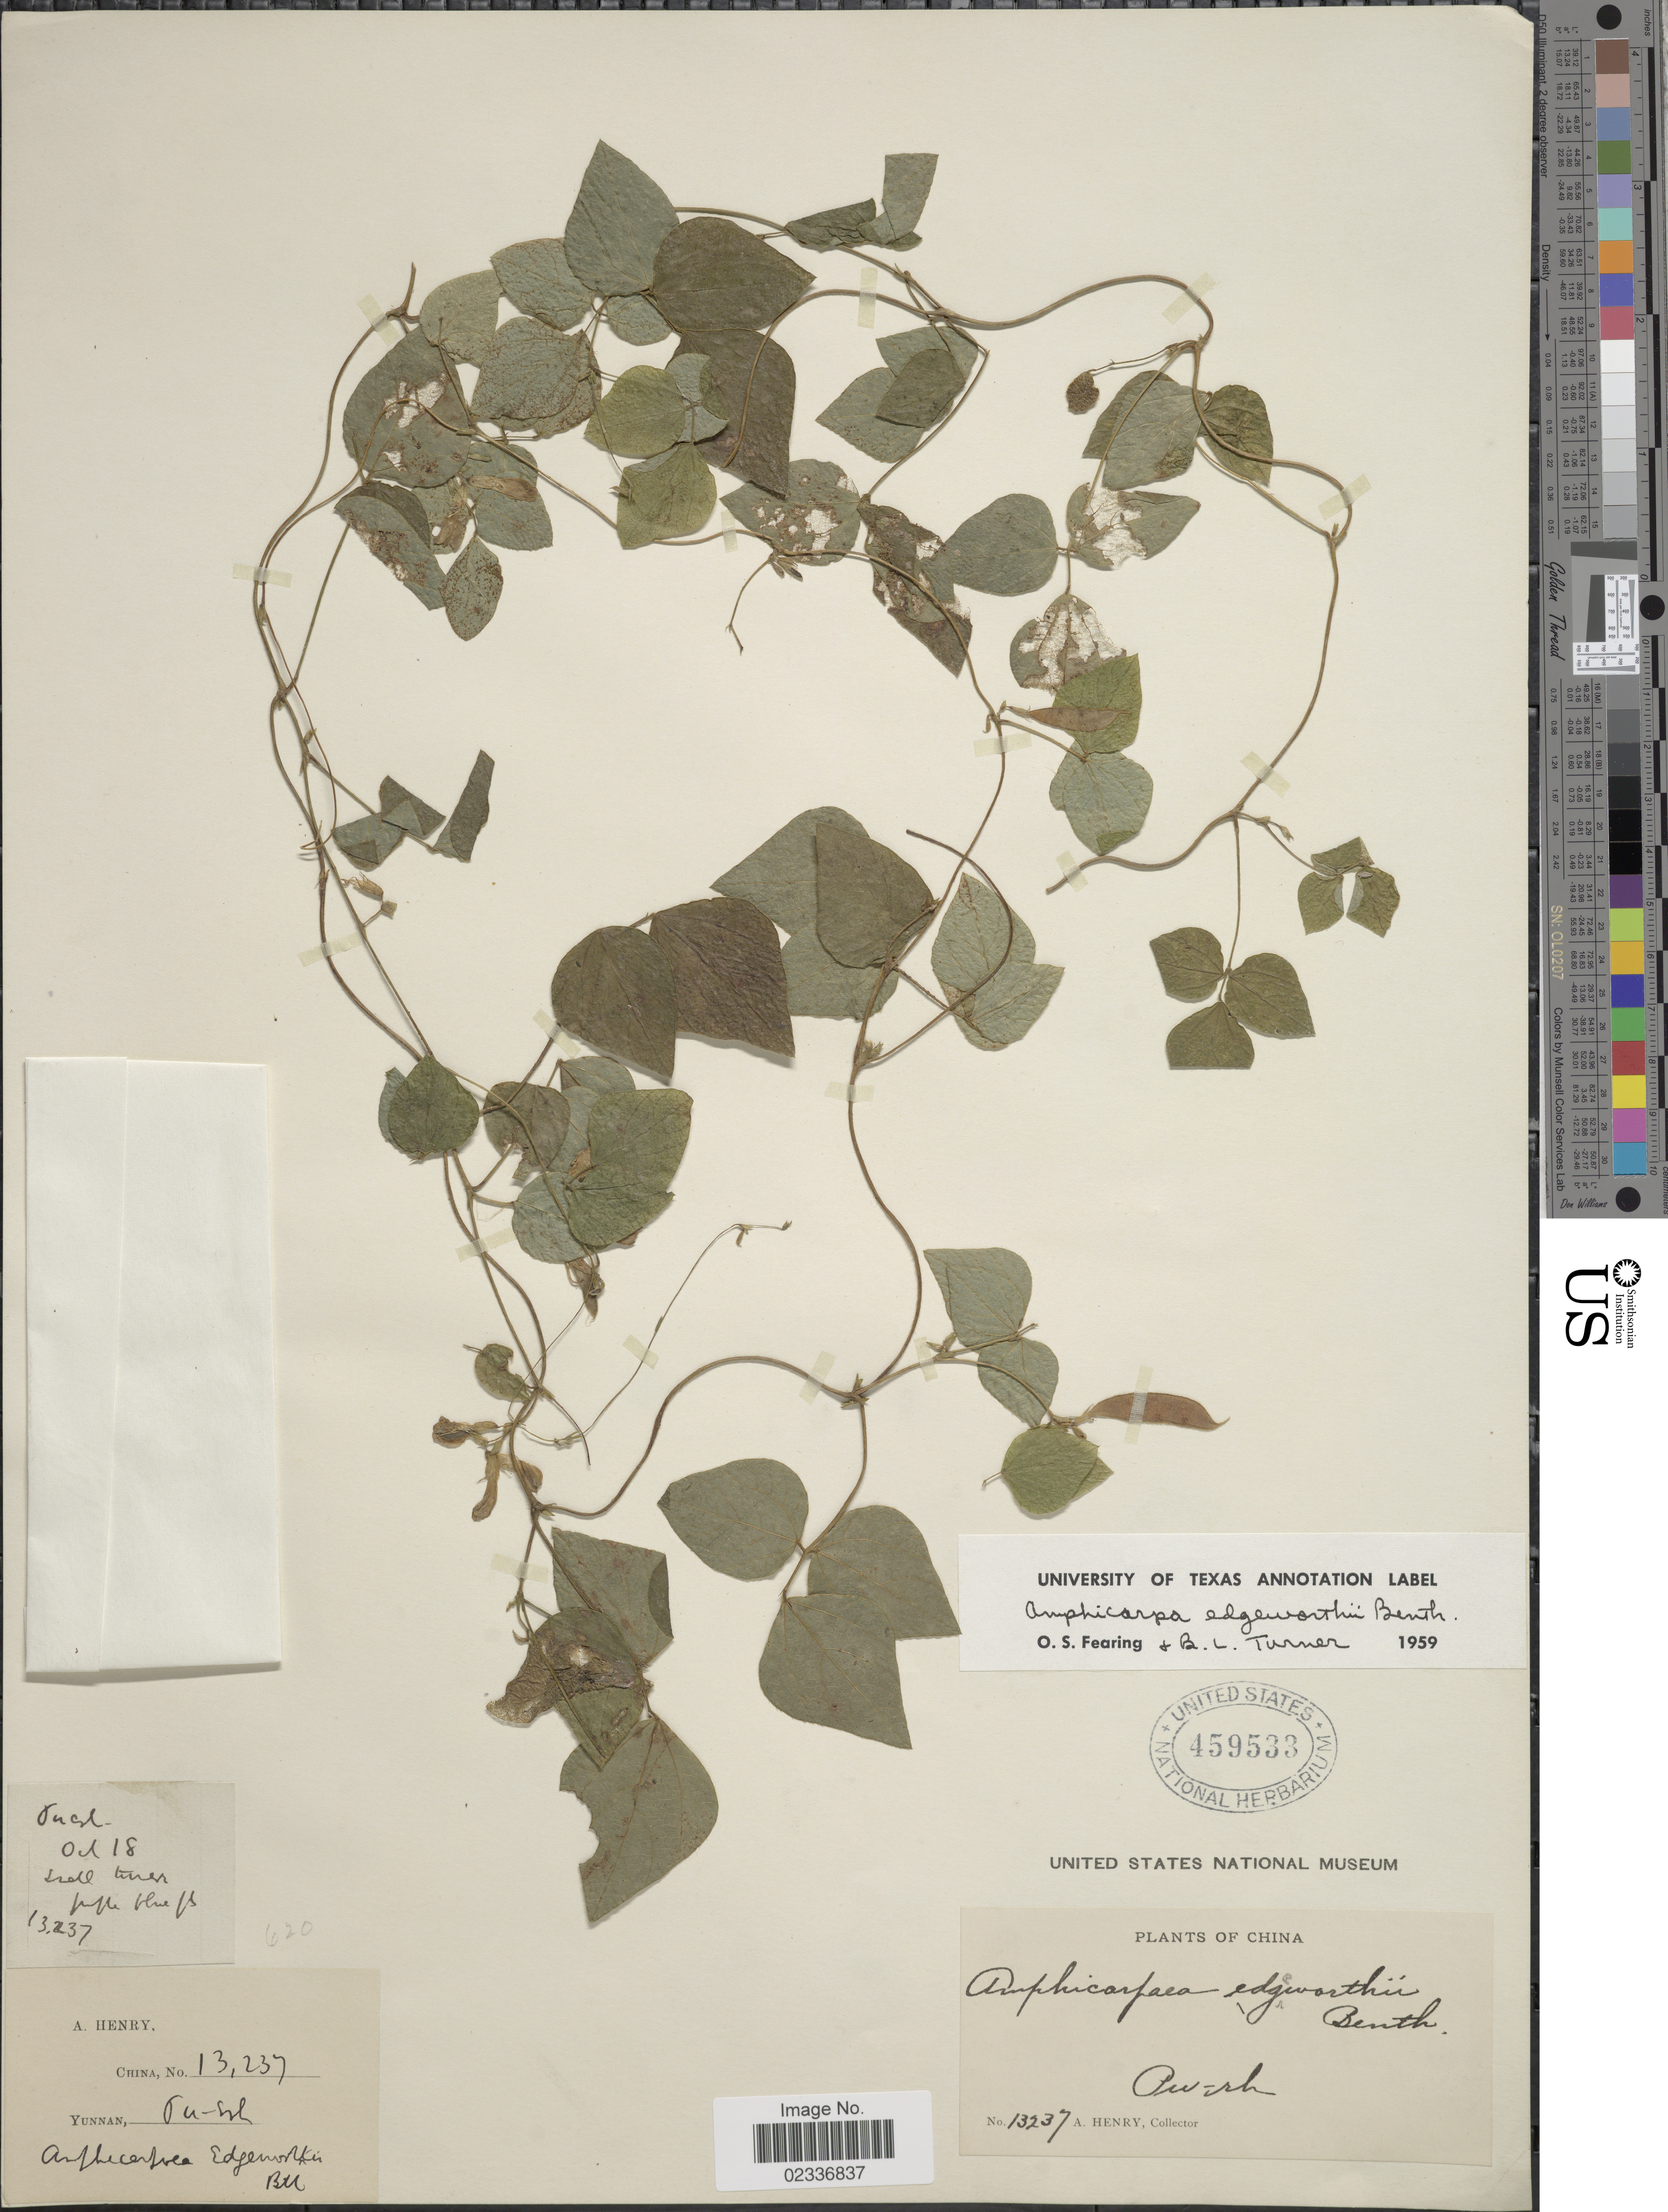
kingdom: Plantae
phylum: Tracheophyta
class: Magnoliopsida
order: Fabales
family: Fabaceae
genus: Amphicarpaea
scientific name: Amphicarpaea edgeworthii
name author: Benth.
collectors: A. Henry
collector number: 13237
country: China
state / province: Yunnan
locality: Pu-erh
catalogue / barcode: US 459533